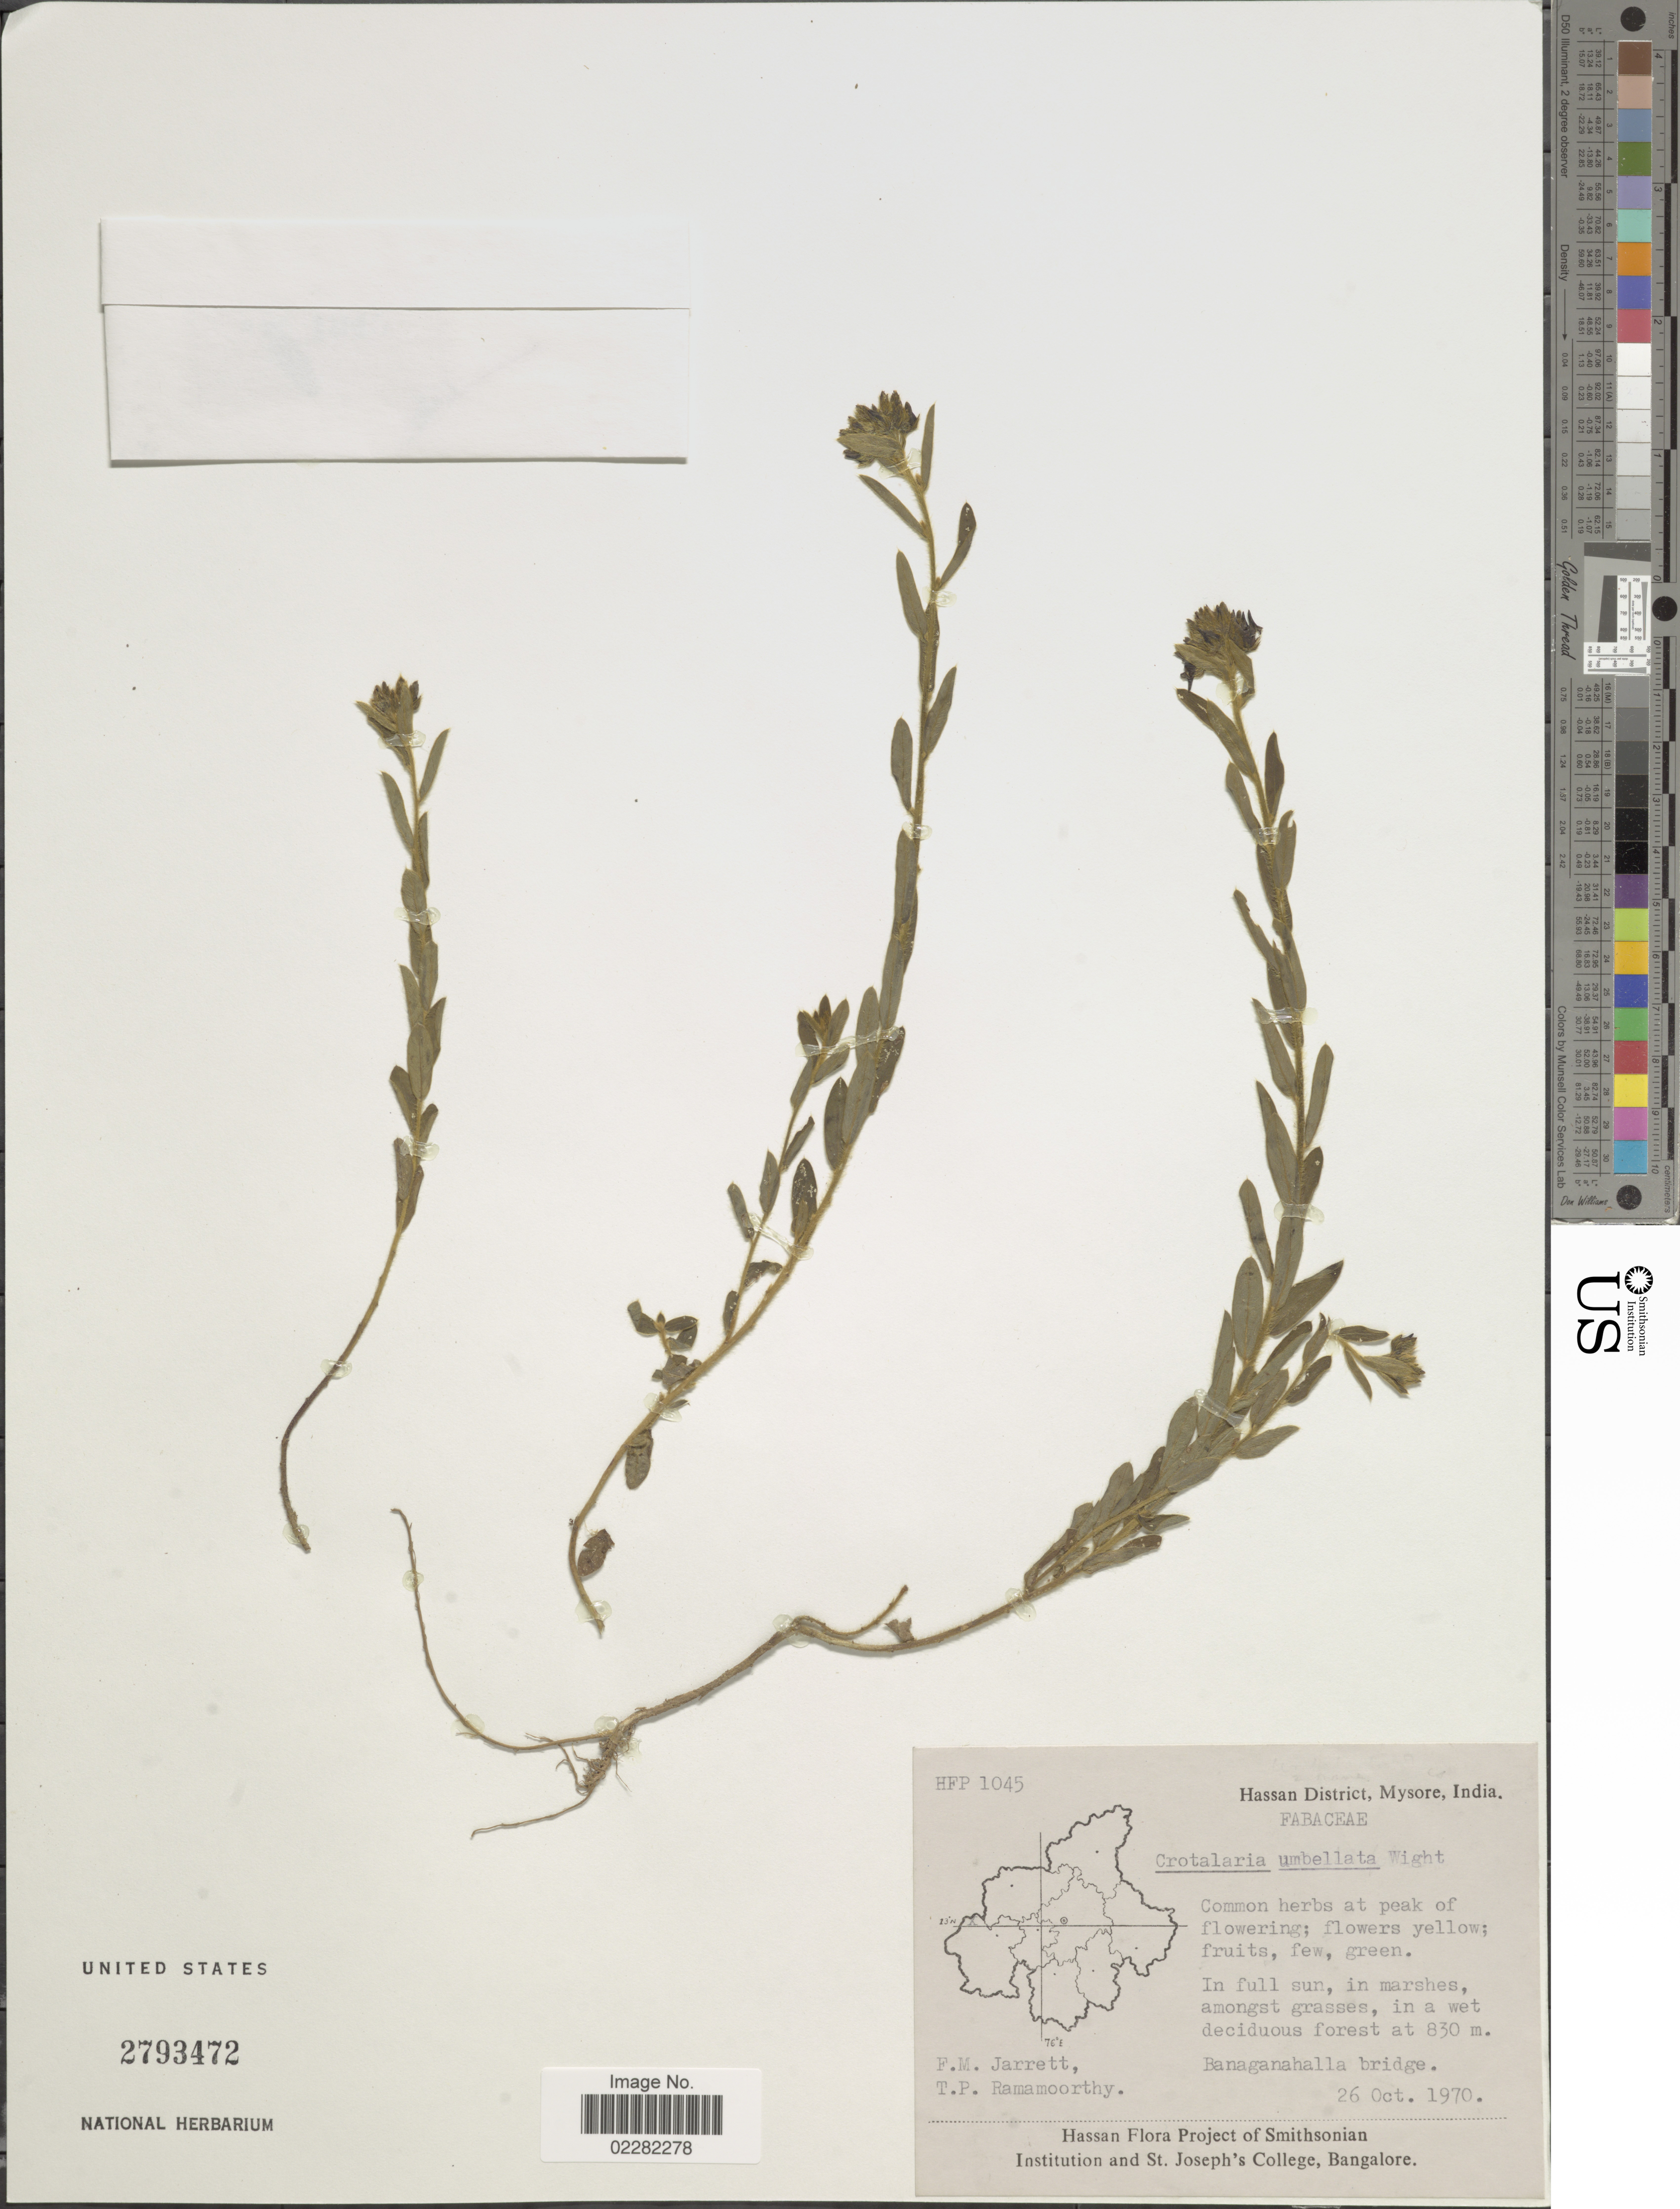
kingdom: Plantae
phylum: Tracheophyta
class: Magnoliopsida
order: Fabales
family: Fabaceae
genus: Crotalaria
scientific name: Crotalaria umbellata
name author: Wight & Arn.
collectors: F. M. Jarrett & T. P. Ramamoorthy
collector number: HFP 1045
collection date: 1970-10-26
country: India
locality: Hassan District, Mysore, Banaganahalla bridge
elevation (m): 830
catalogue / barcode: US 2793472